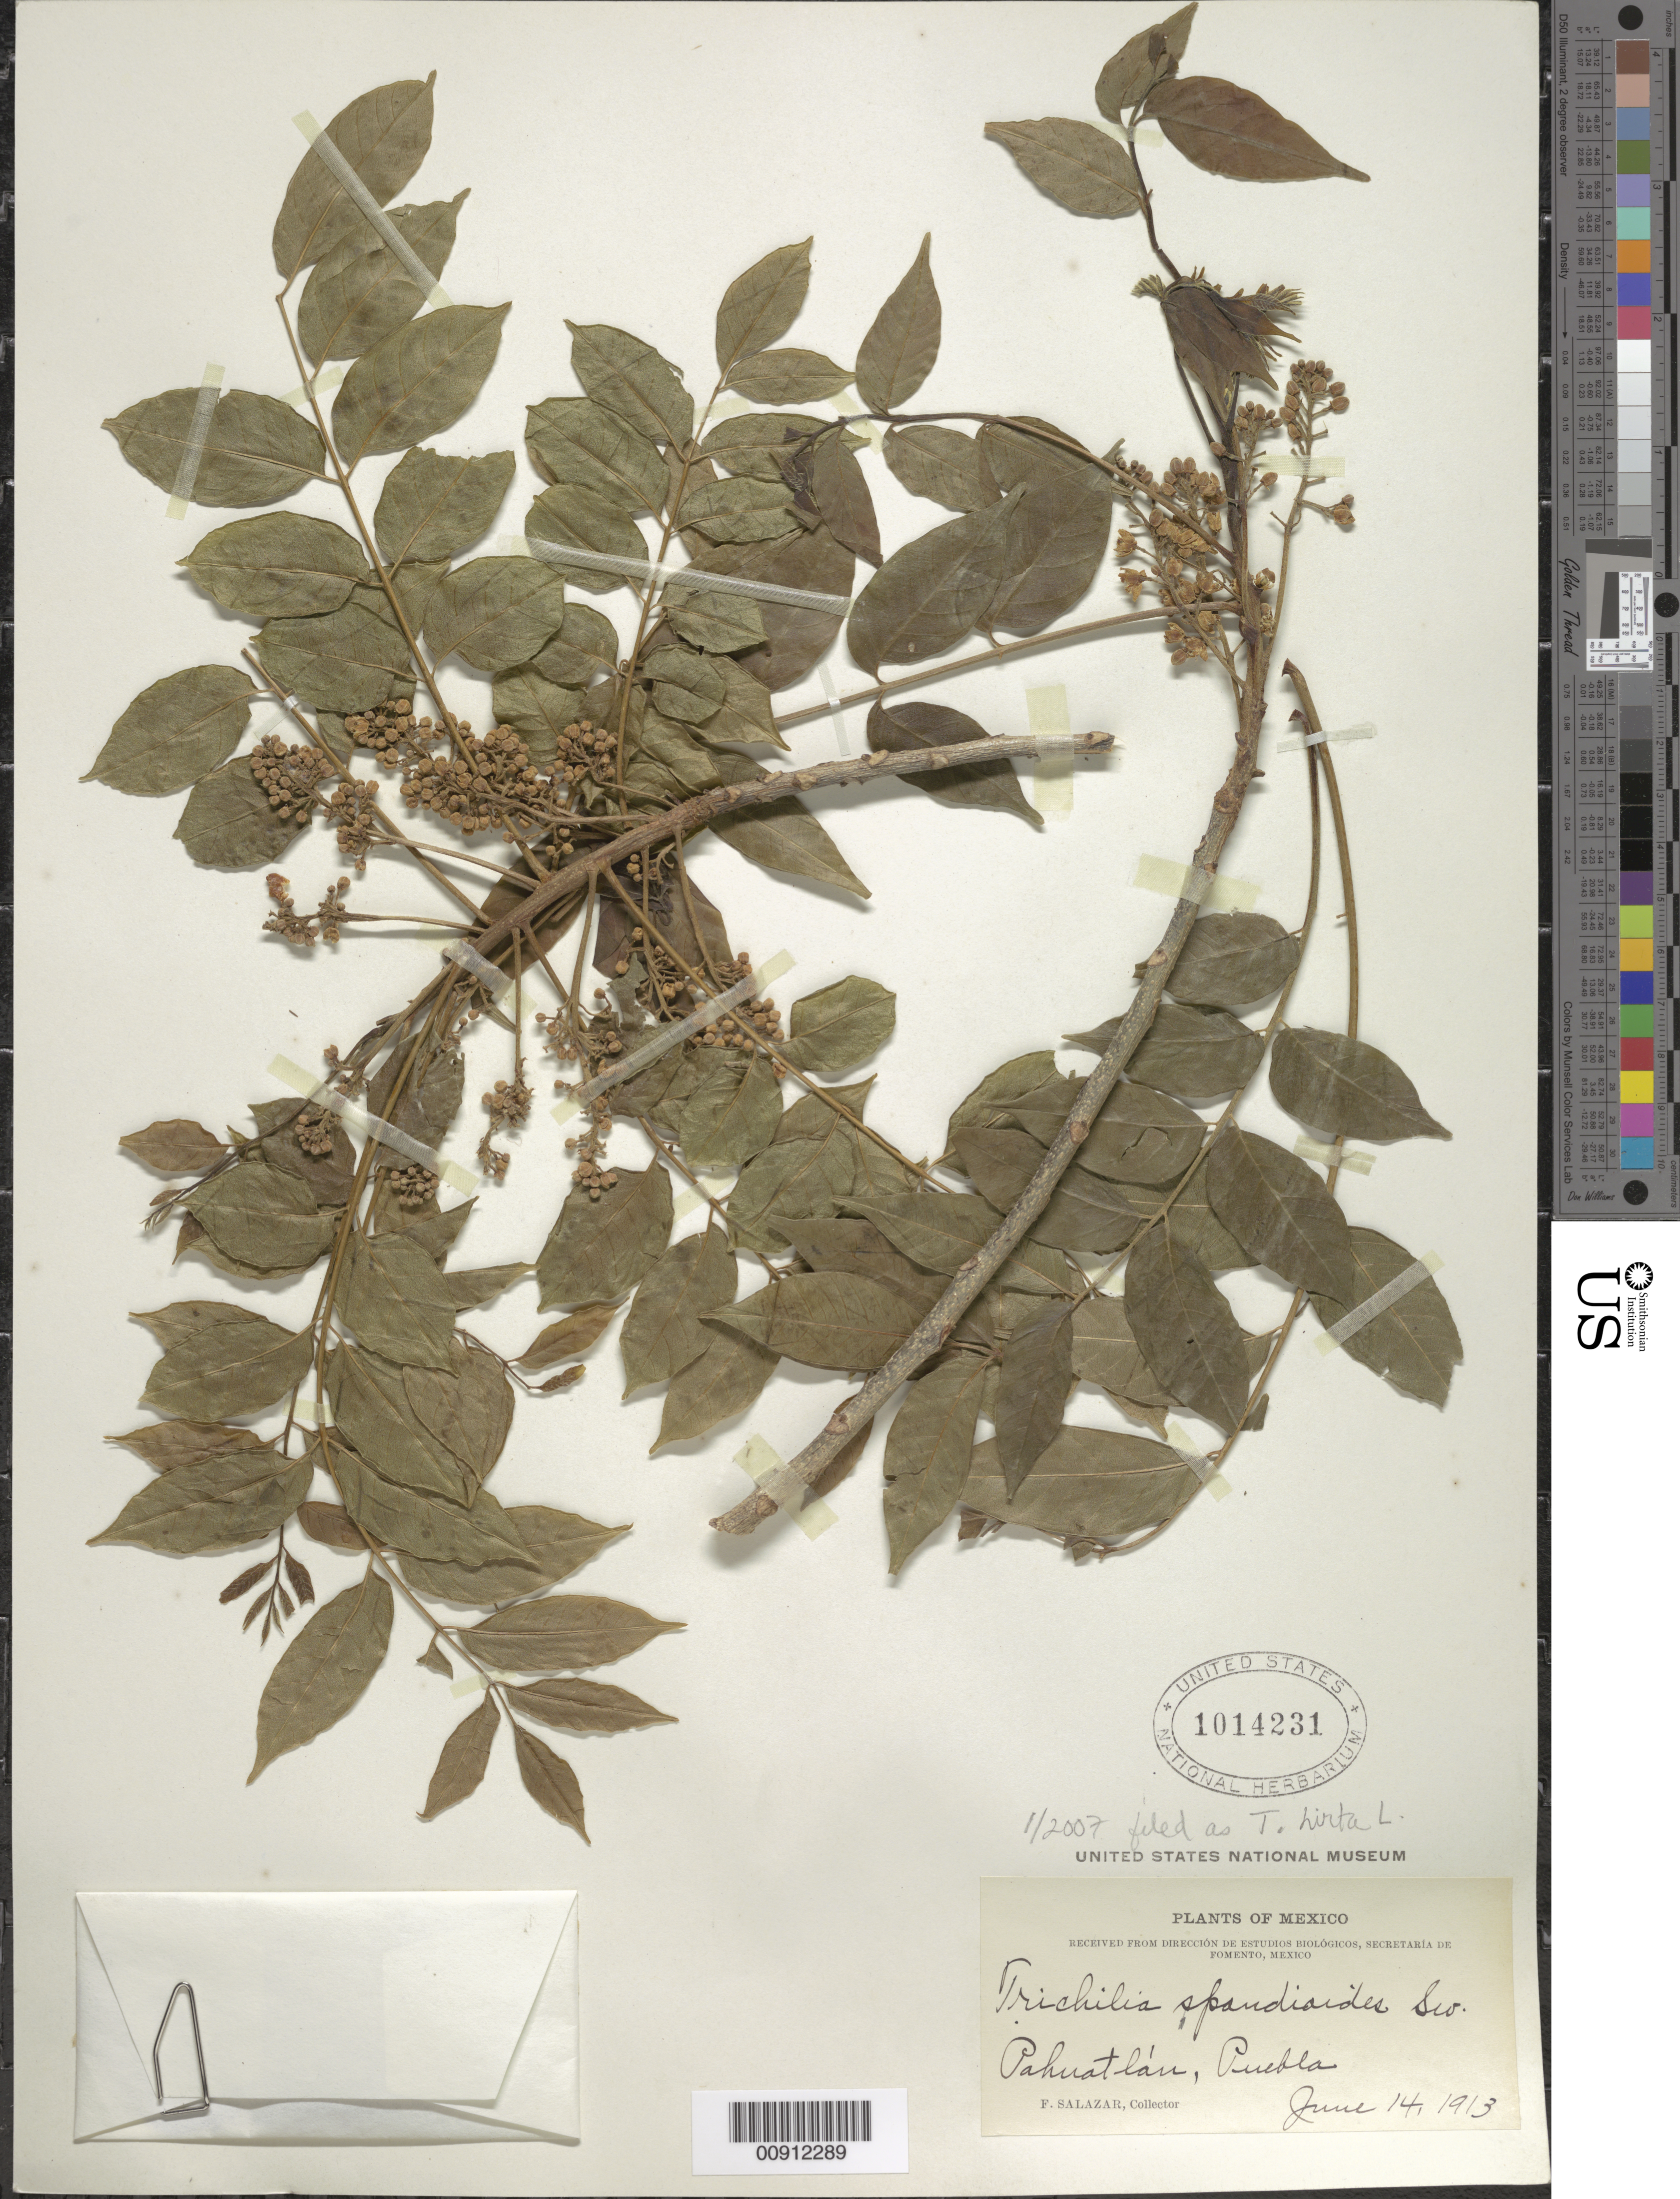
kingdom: Plantae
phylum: Tracheophyta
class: Magnoliopsida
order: Sapindales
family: Meliaceae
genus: Trichilia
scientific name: Trichilia hirta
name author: L.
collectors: F. Salazar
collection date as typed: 14 Jun 1913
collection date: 1913-06-14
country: Mexico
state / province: Puebla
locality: Pahuatlán, Puebla.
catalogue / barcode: US 1014231